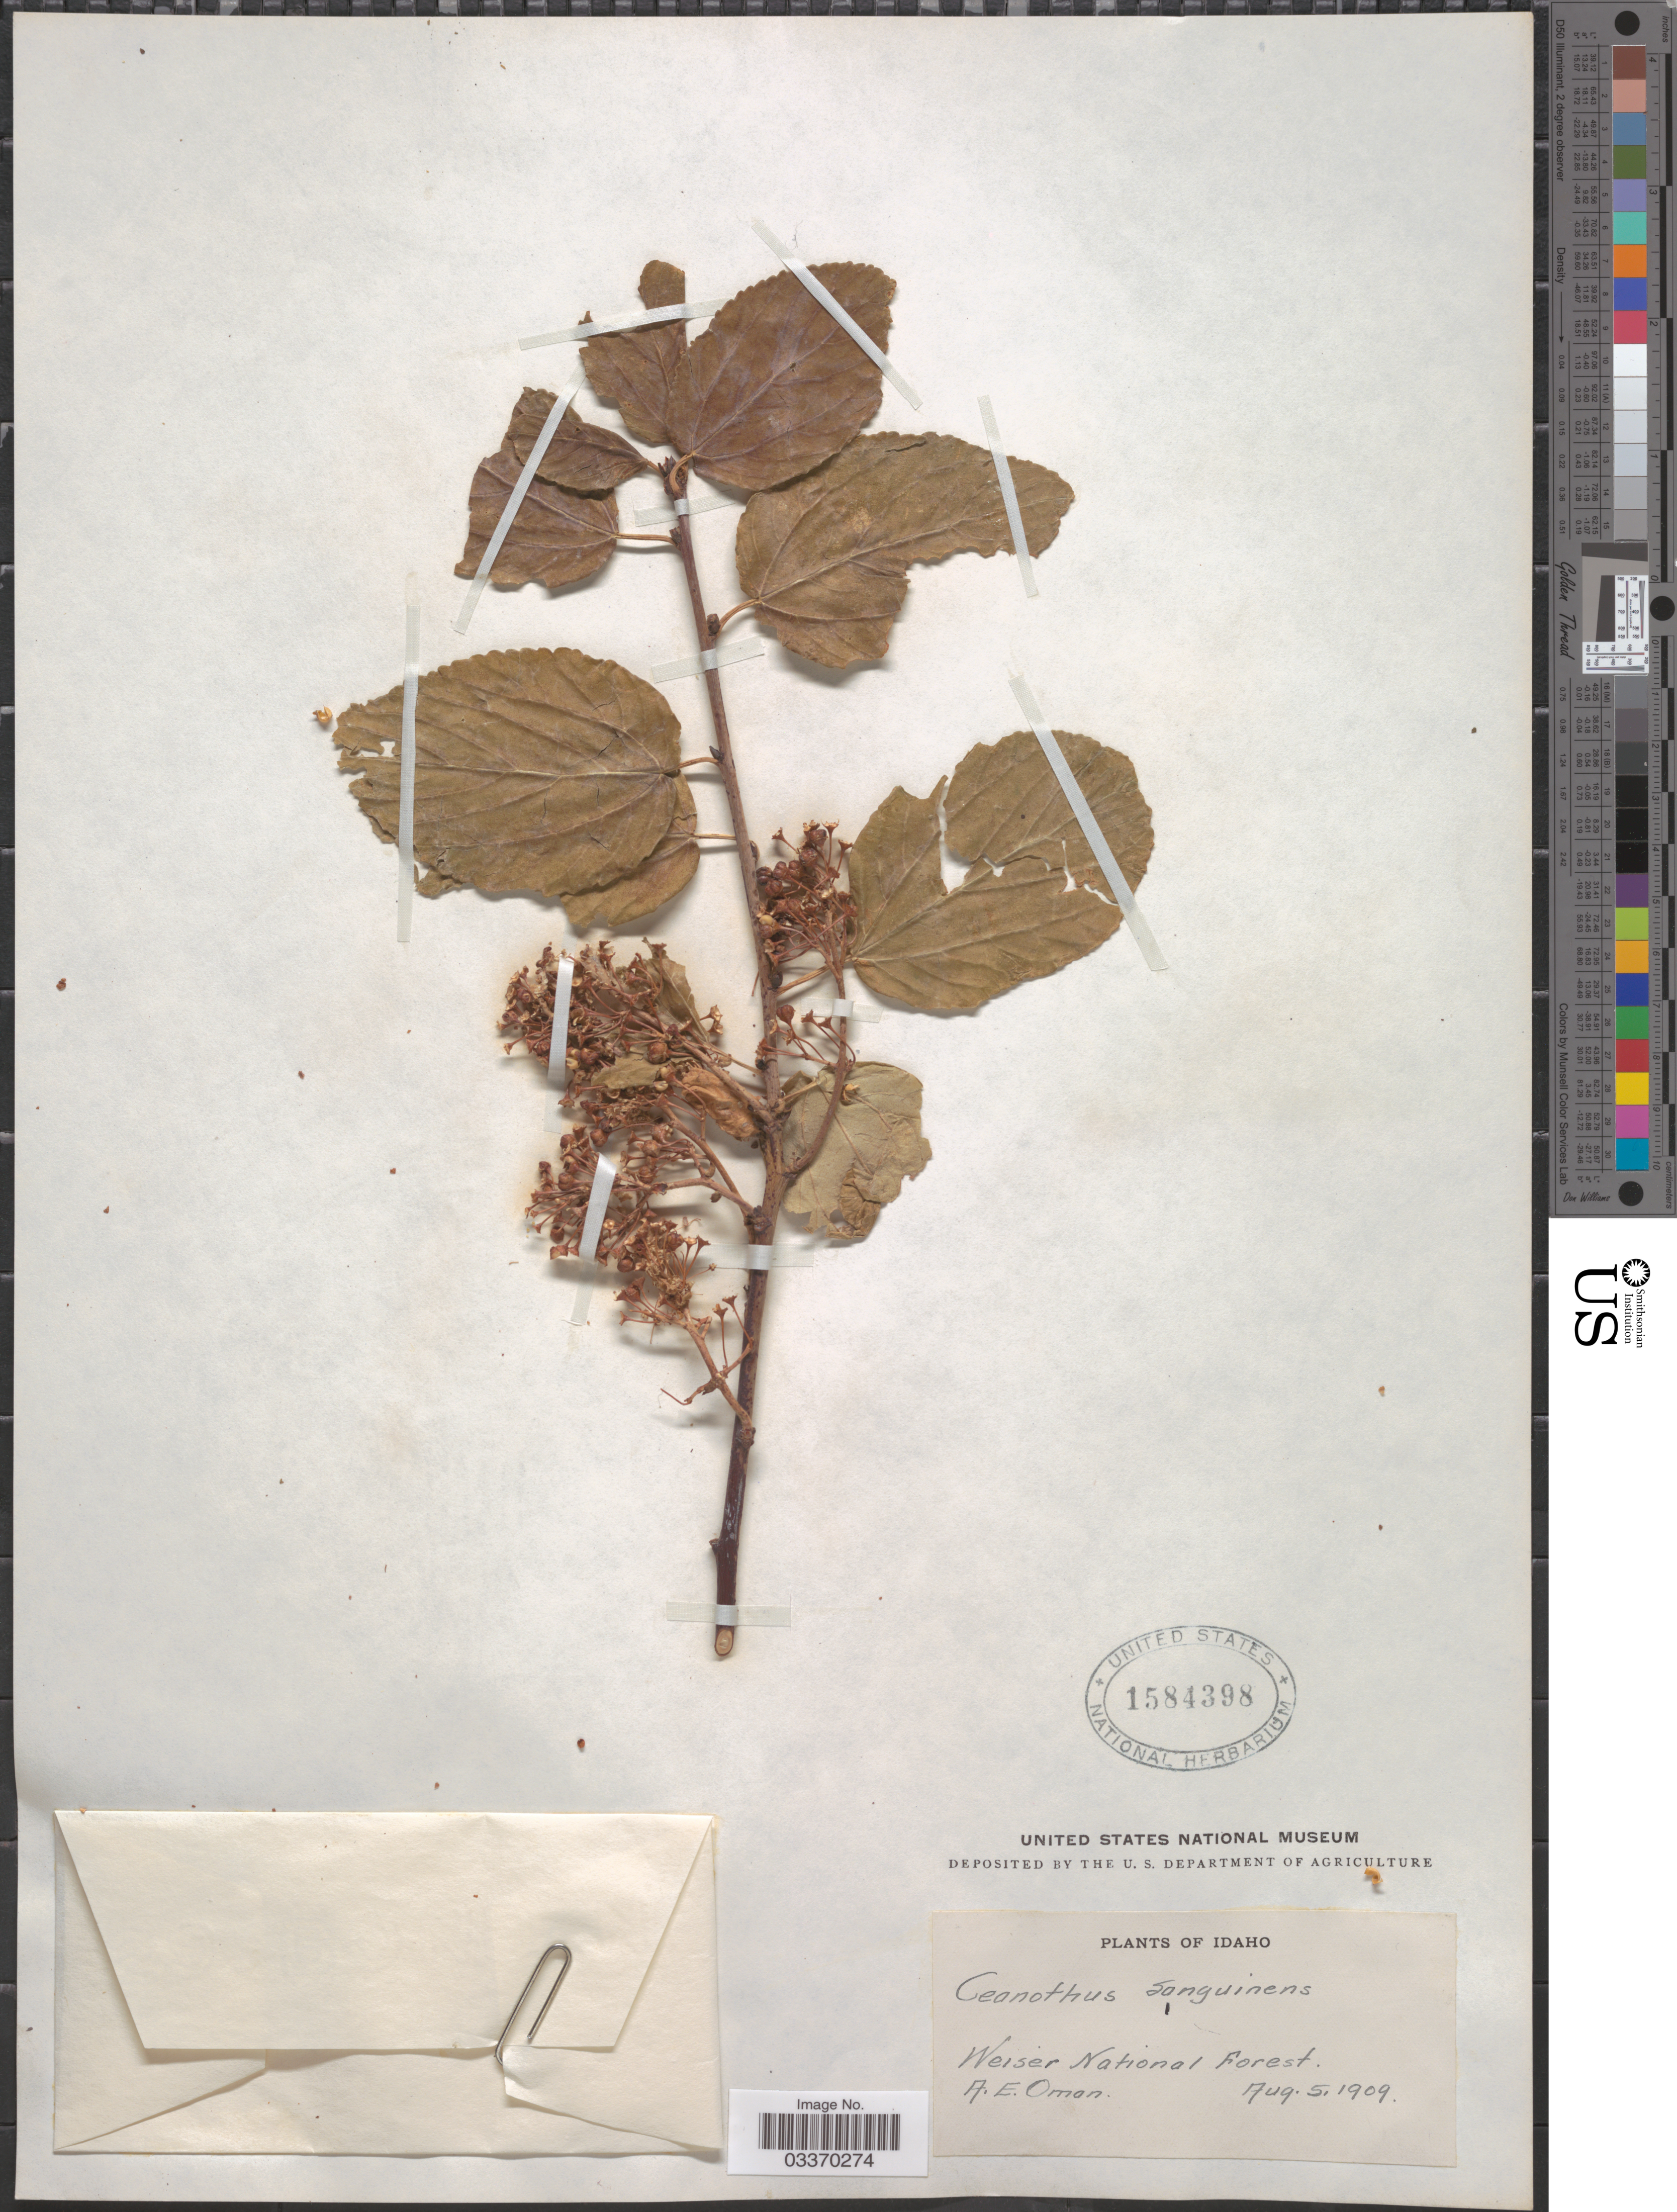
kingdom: Plantae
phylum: Tracheophyta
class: Magnoliopsida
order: Rosales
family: Rhamnaceae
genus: Ceanothus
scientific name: Ceanothus sanguineus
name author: Pursh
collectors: A. Oman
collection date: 1909-08-05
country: United States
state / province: Idaho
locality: Weiser National Forest.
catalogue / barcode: US 1584398